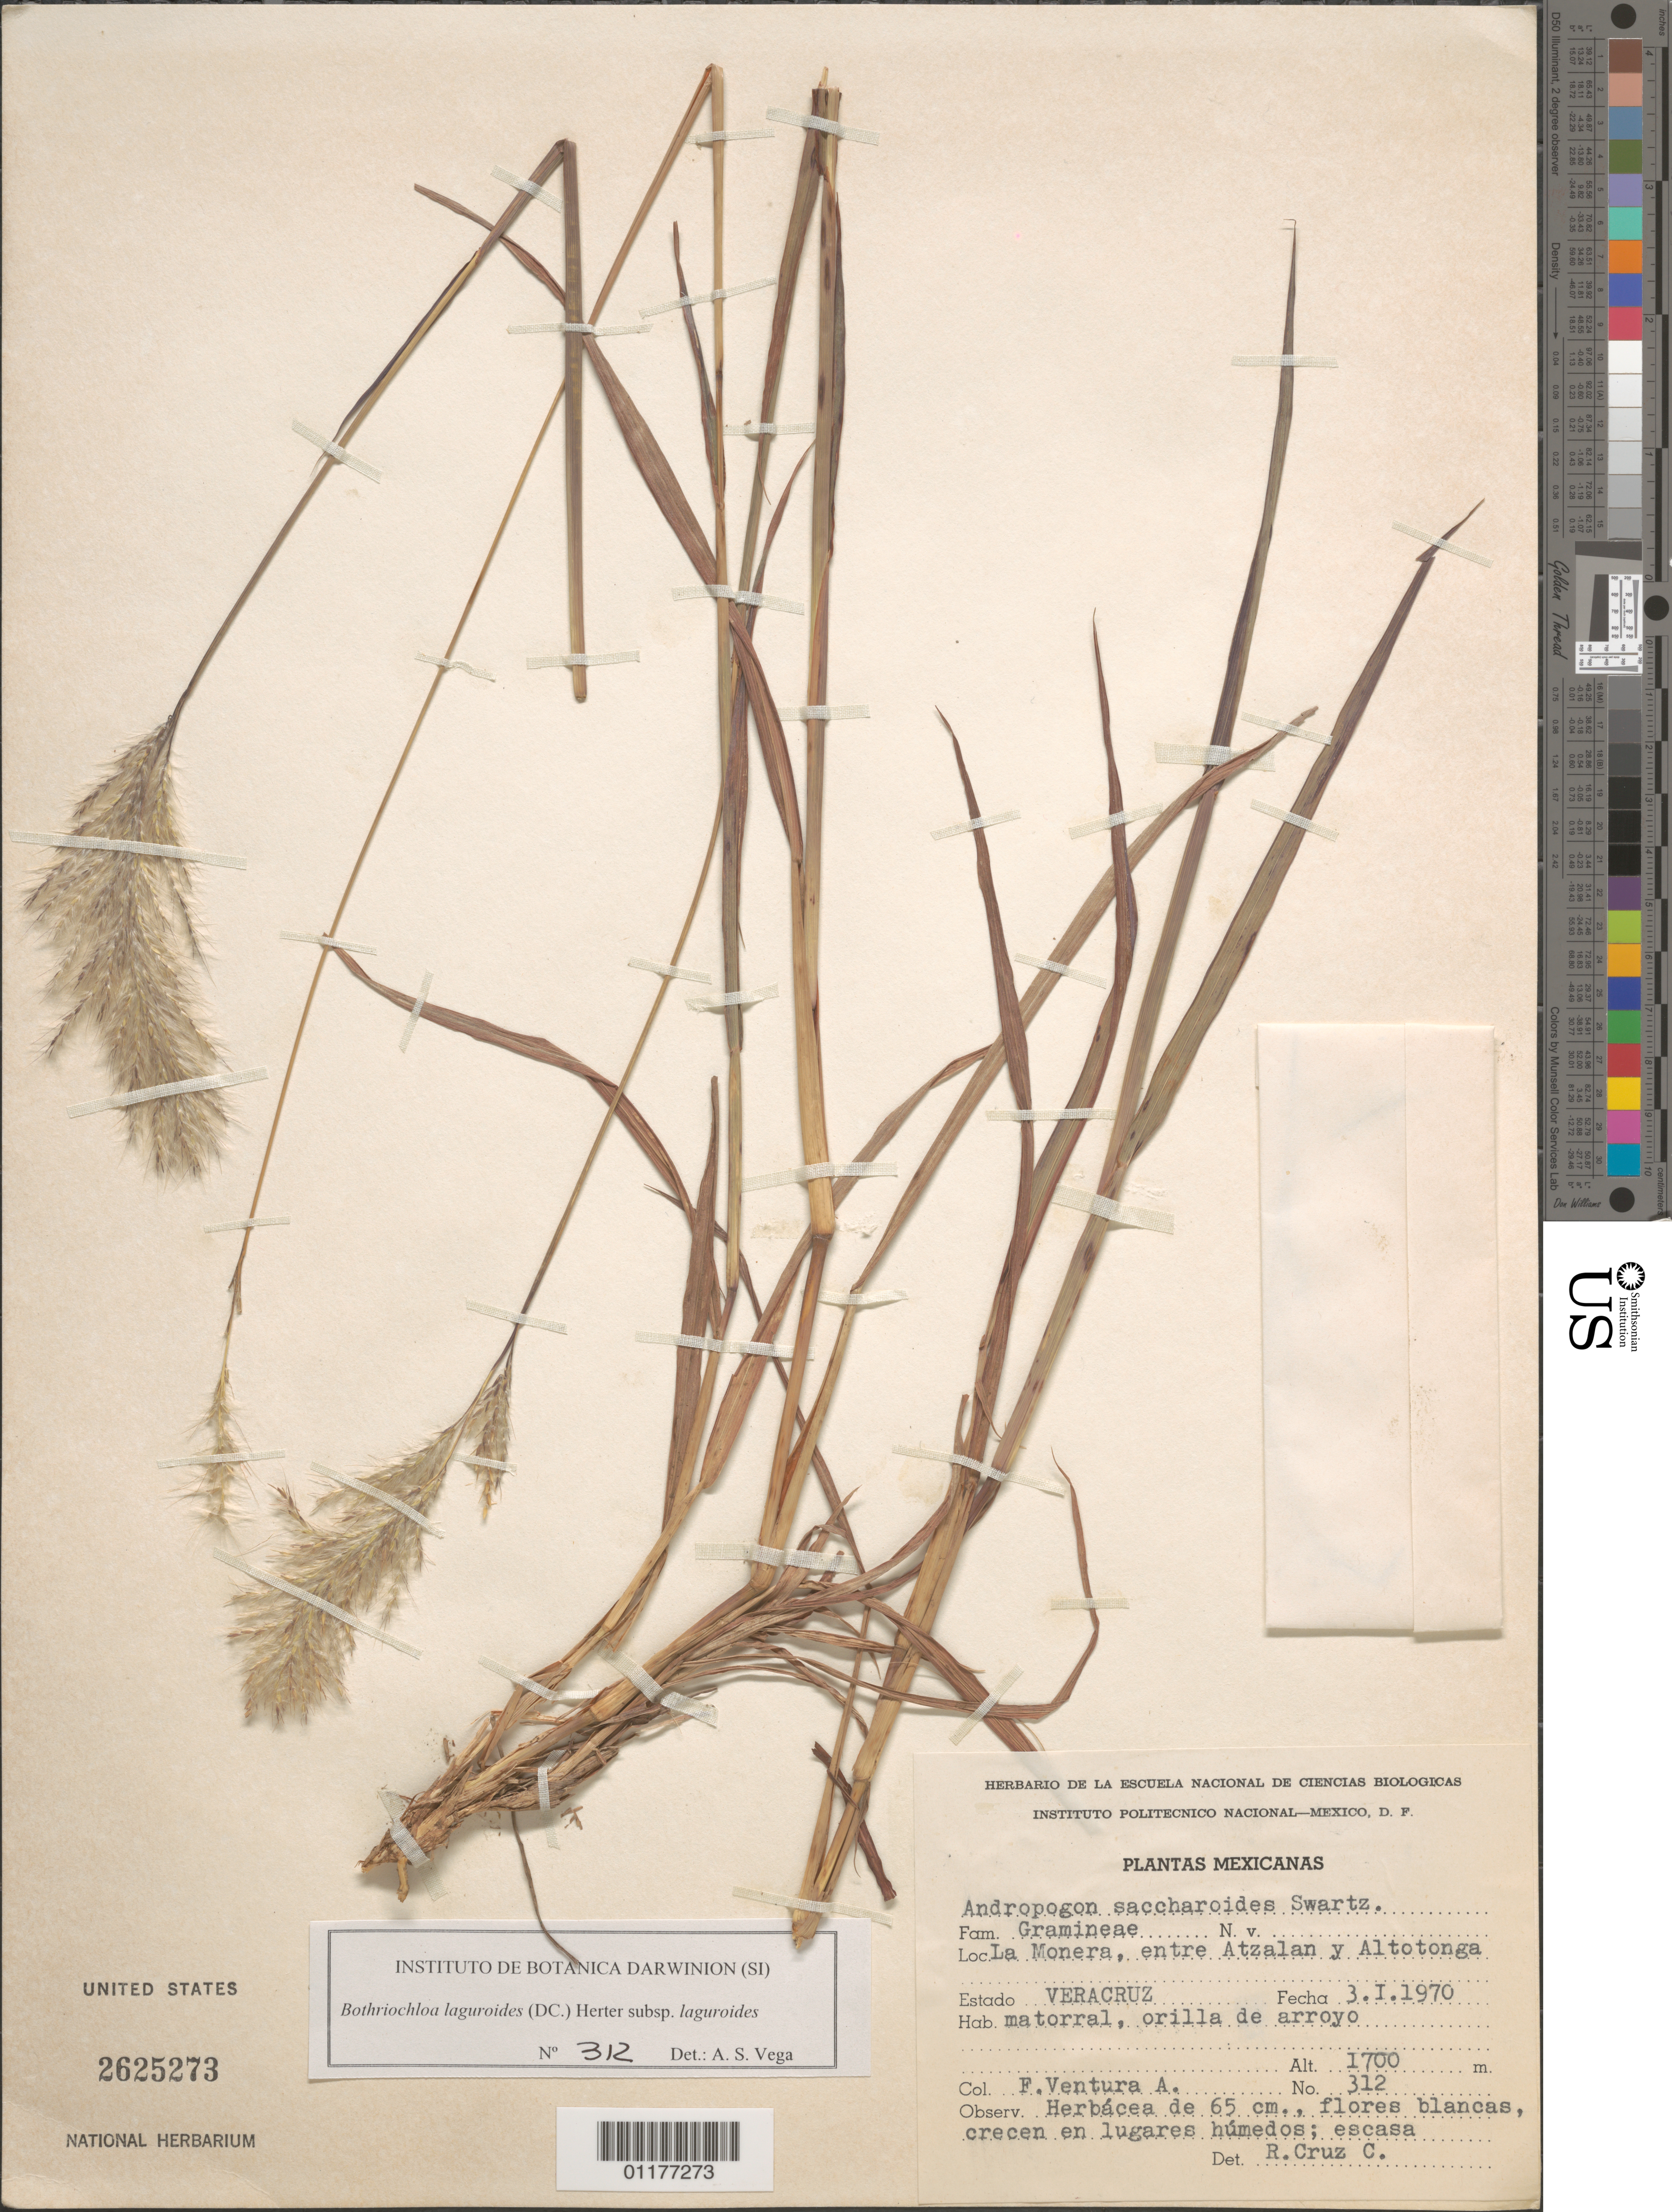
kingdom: Plantae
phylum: Tracheophyta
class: Liliopsida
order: Poales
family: Poaceae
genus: Bothriochloa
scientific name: Bothriochloa laguroides subsp. laguroides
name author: (DC.) Herter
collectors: F. Ventura A.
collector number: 312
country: Mexico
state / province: Veracruz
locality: La Monera, between Atzalan and Altotonga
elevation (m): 1700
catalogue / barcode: US 2625273